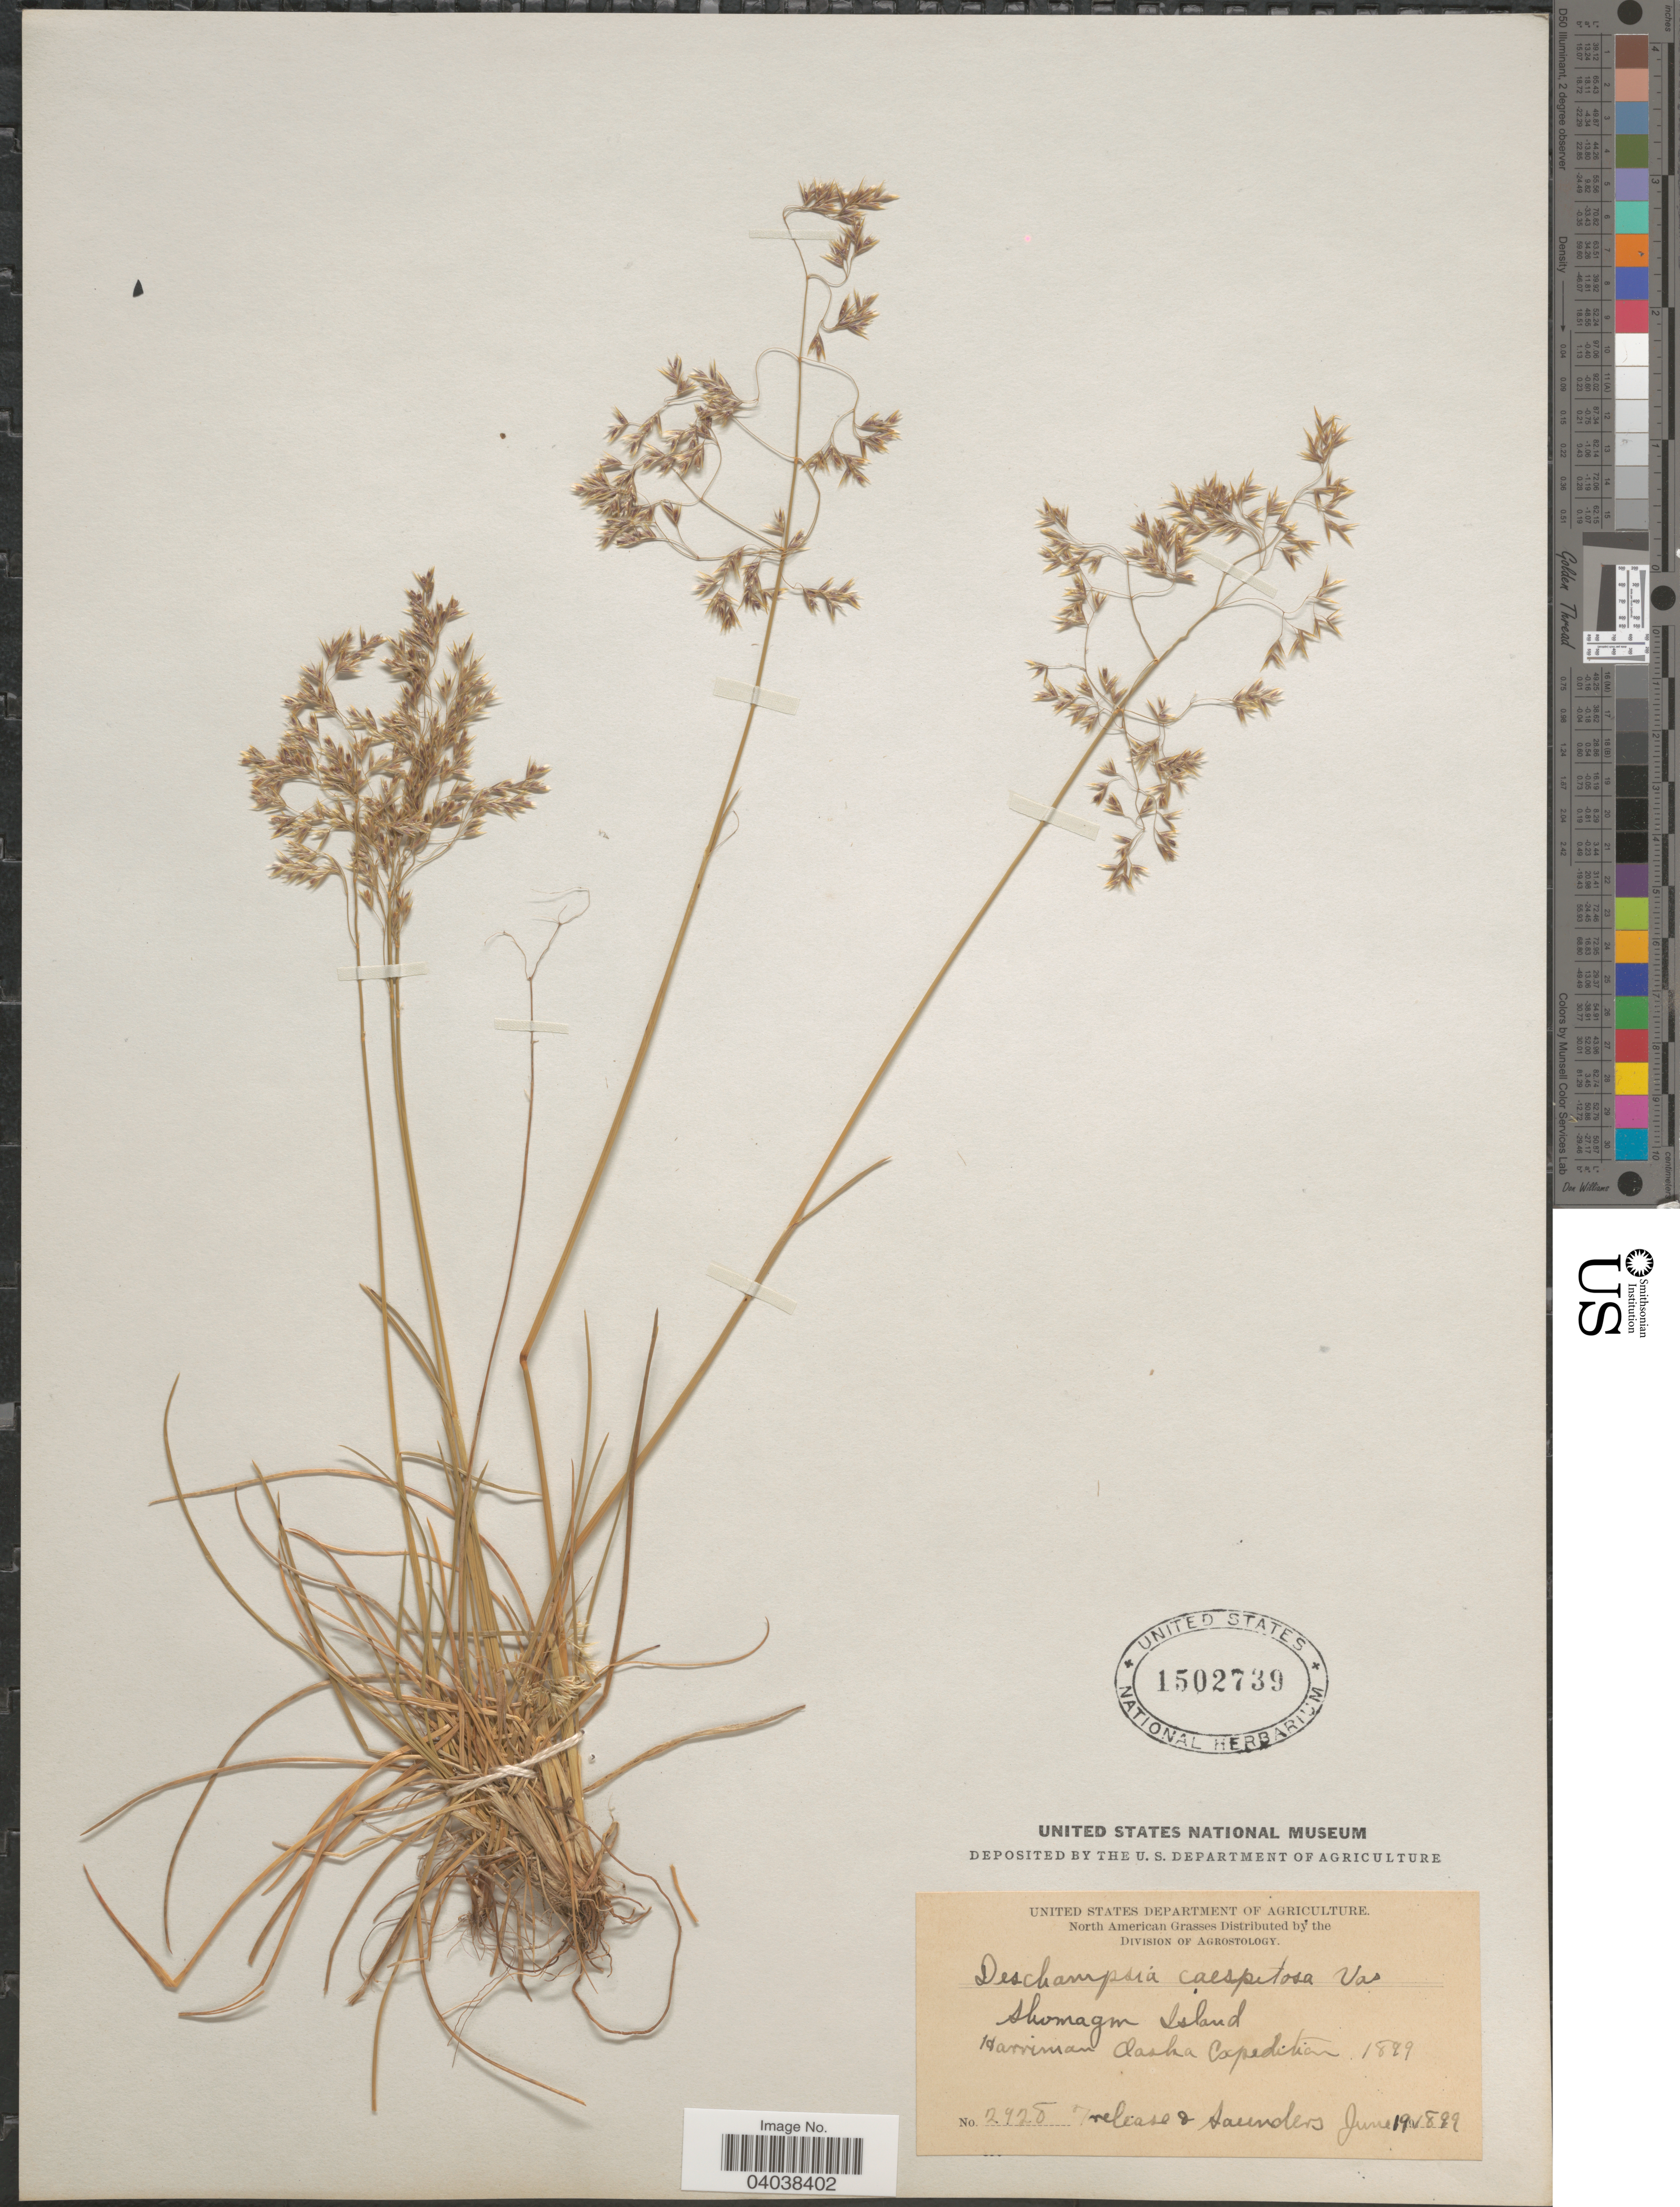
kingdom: Plantae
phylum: Tracheophyta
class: Liliopsida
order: Poales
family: Poaceae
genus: Deschampsia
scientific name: Deschampsia cespitosa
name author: (L.) P. Beauv.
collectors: -- Trelease & -. Saunders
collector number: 2928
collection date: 1899-06-19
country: United States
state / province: Alaska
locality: Shumagin Island. Harrison Alaska Expedition 1889.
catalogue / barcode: US 1502739